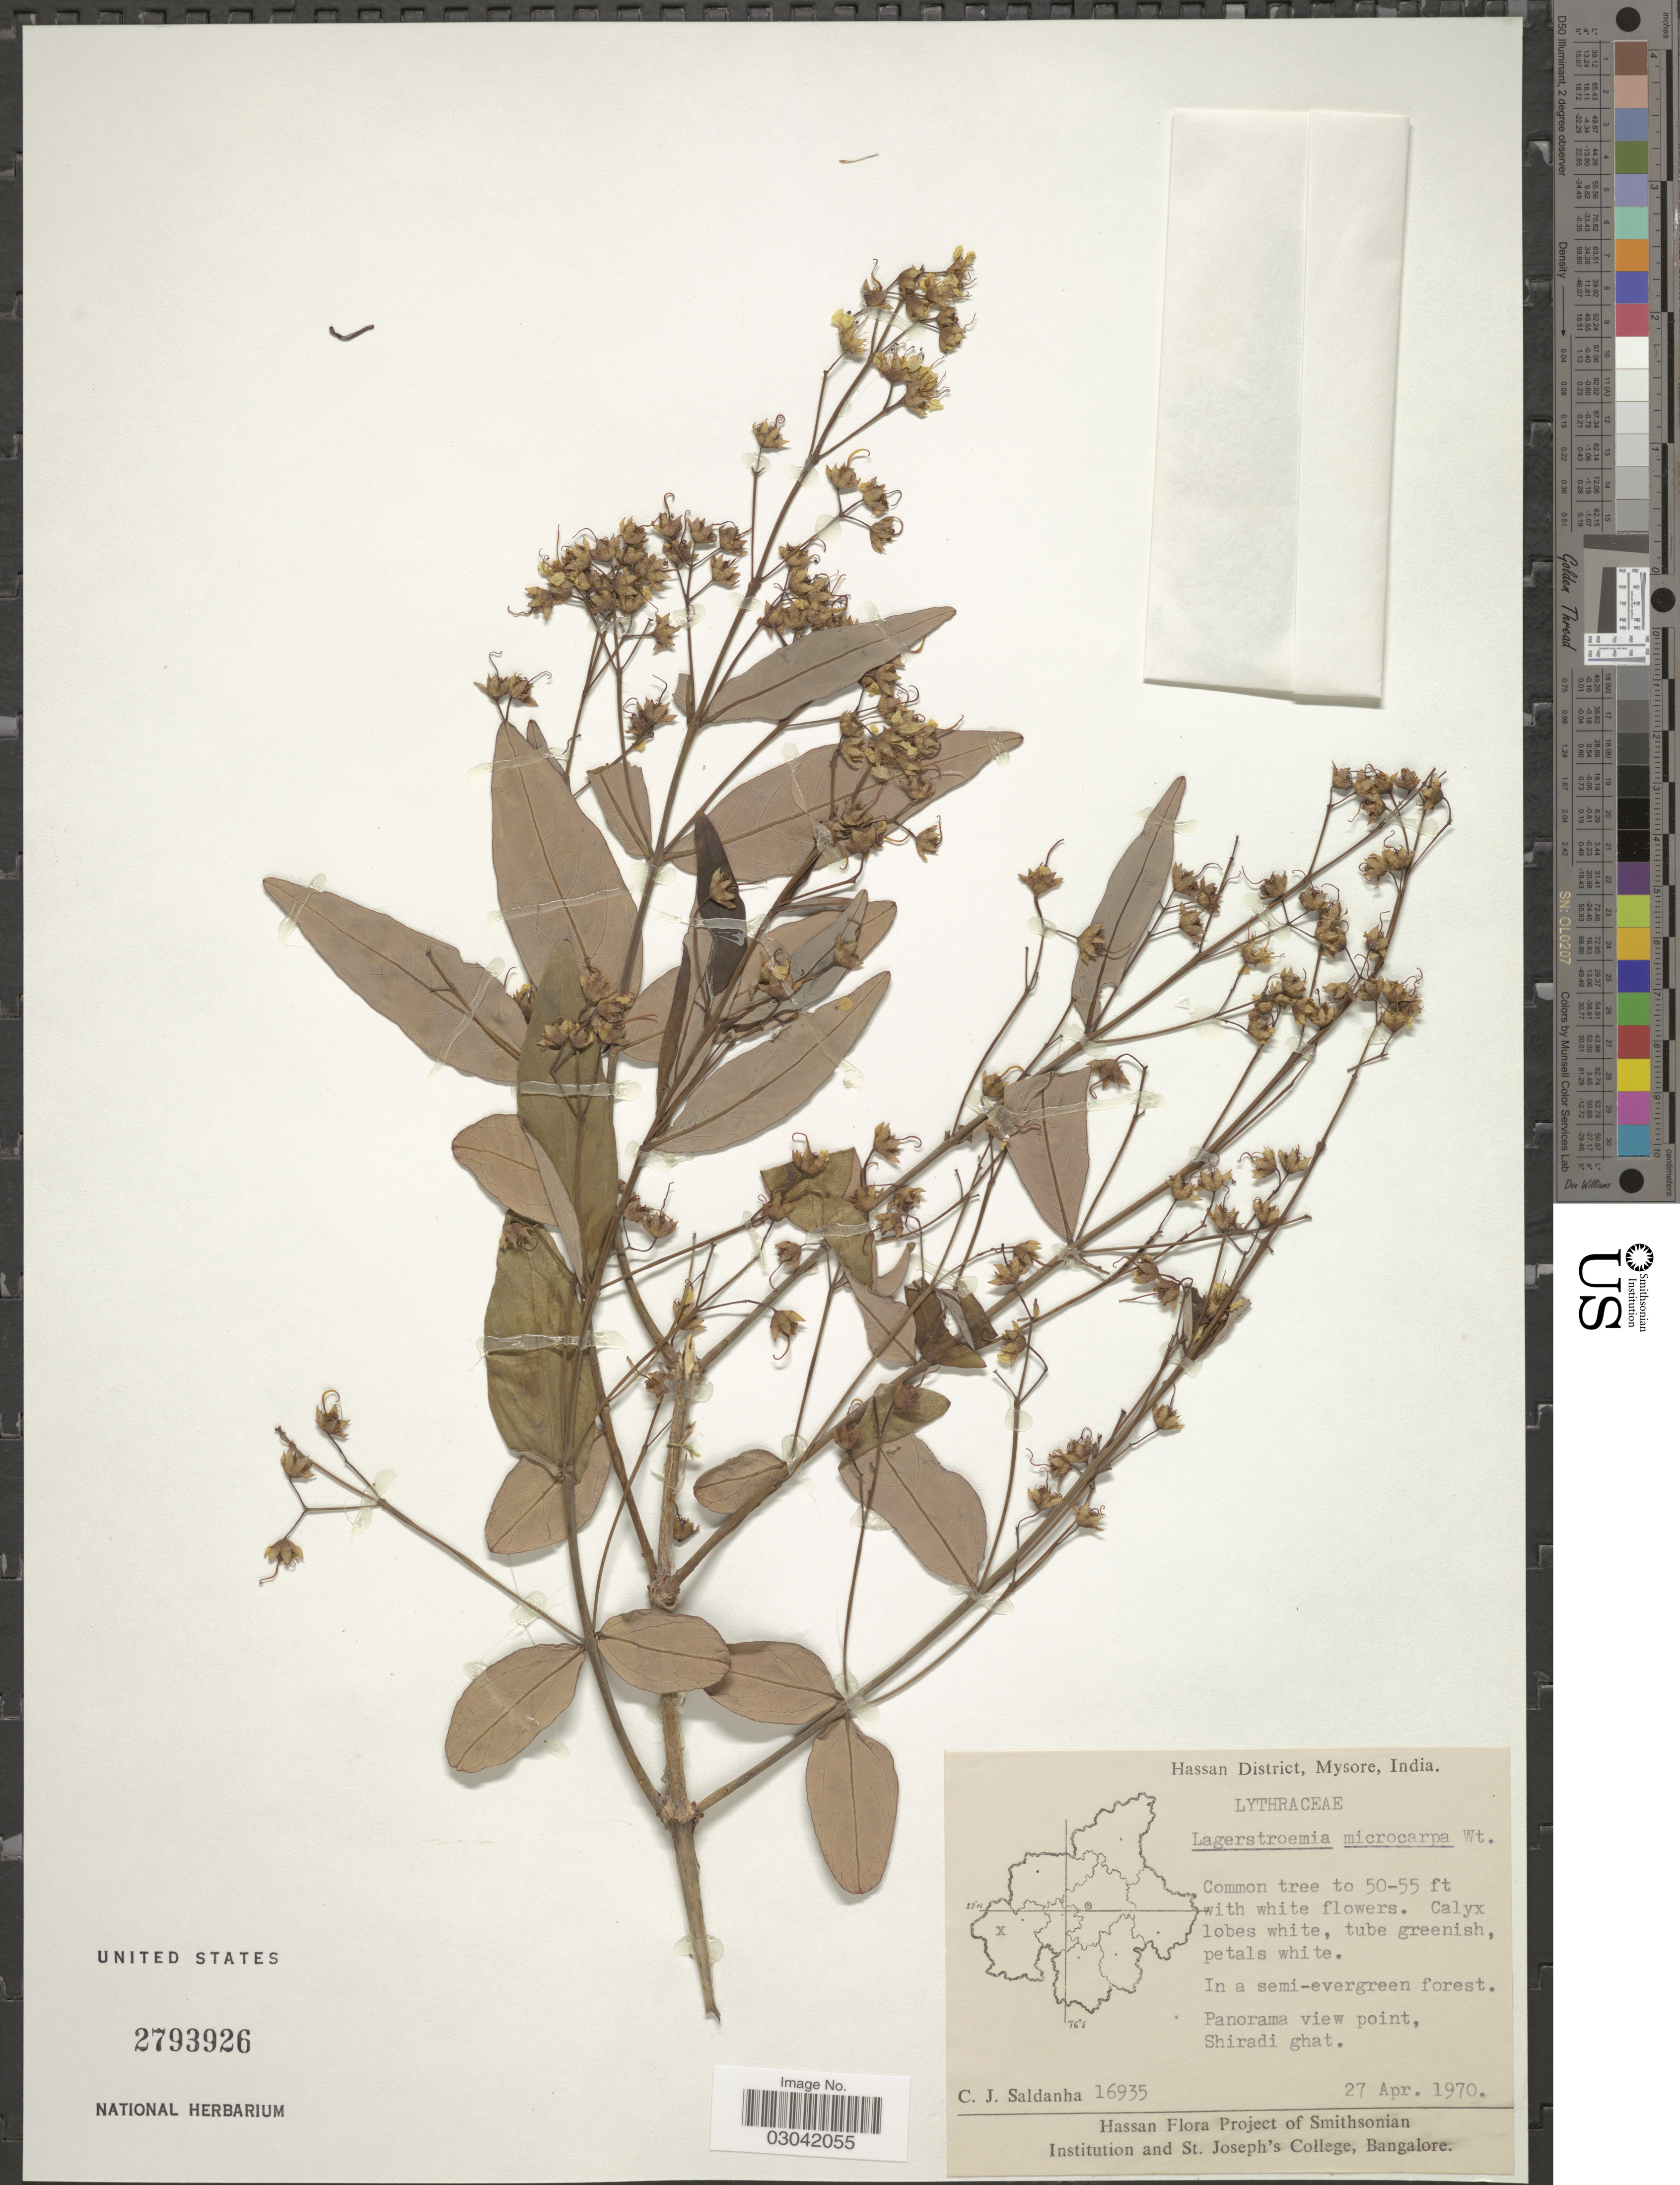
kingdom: Plantae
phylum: Tracheophyta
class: Magnoliopsida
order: Myrtales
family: Lythraceae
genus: Lagerstroemia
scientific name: Lagerstroemia microcarpa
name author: Wight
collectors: C. J. Saldanha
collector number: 16935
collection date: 1970-04-27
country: India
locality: Hassan District, Mysore. In a semi-evergreen forest. Panorama view point, Shiradi ghat.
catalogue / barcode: US 2793926